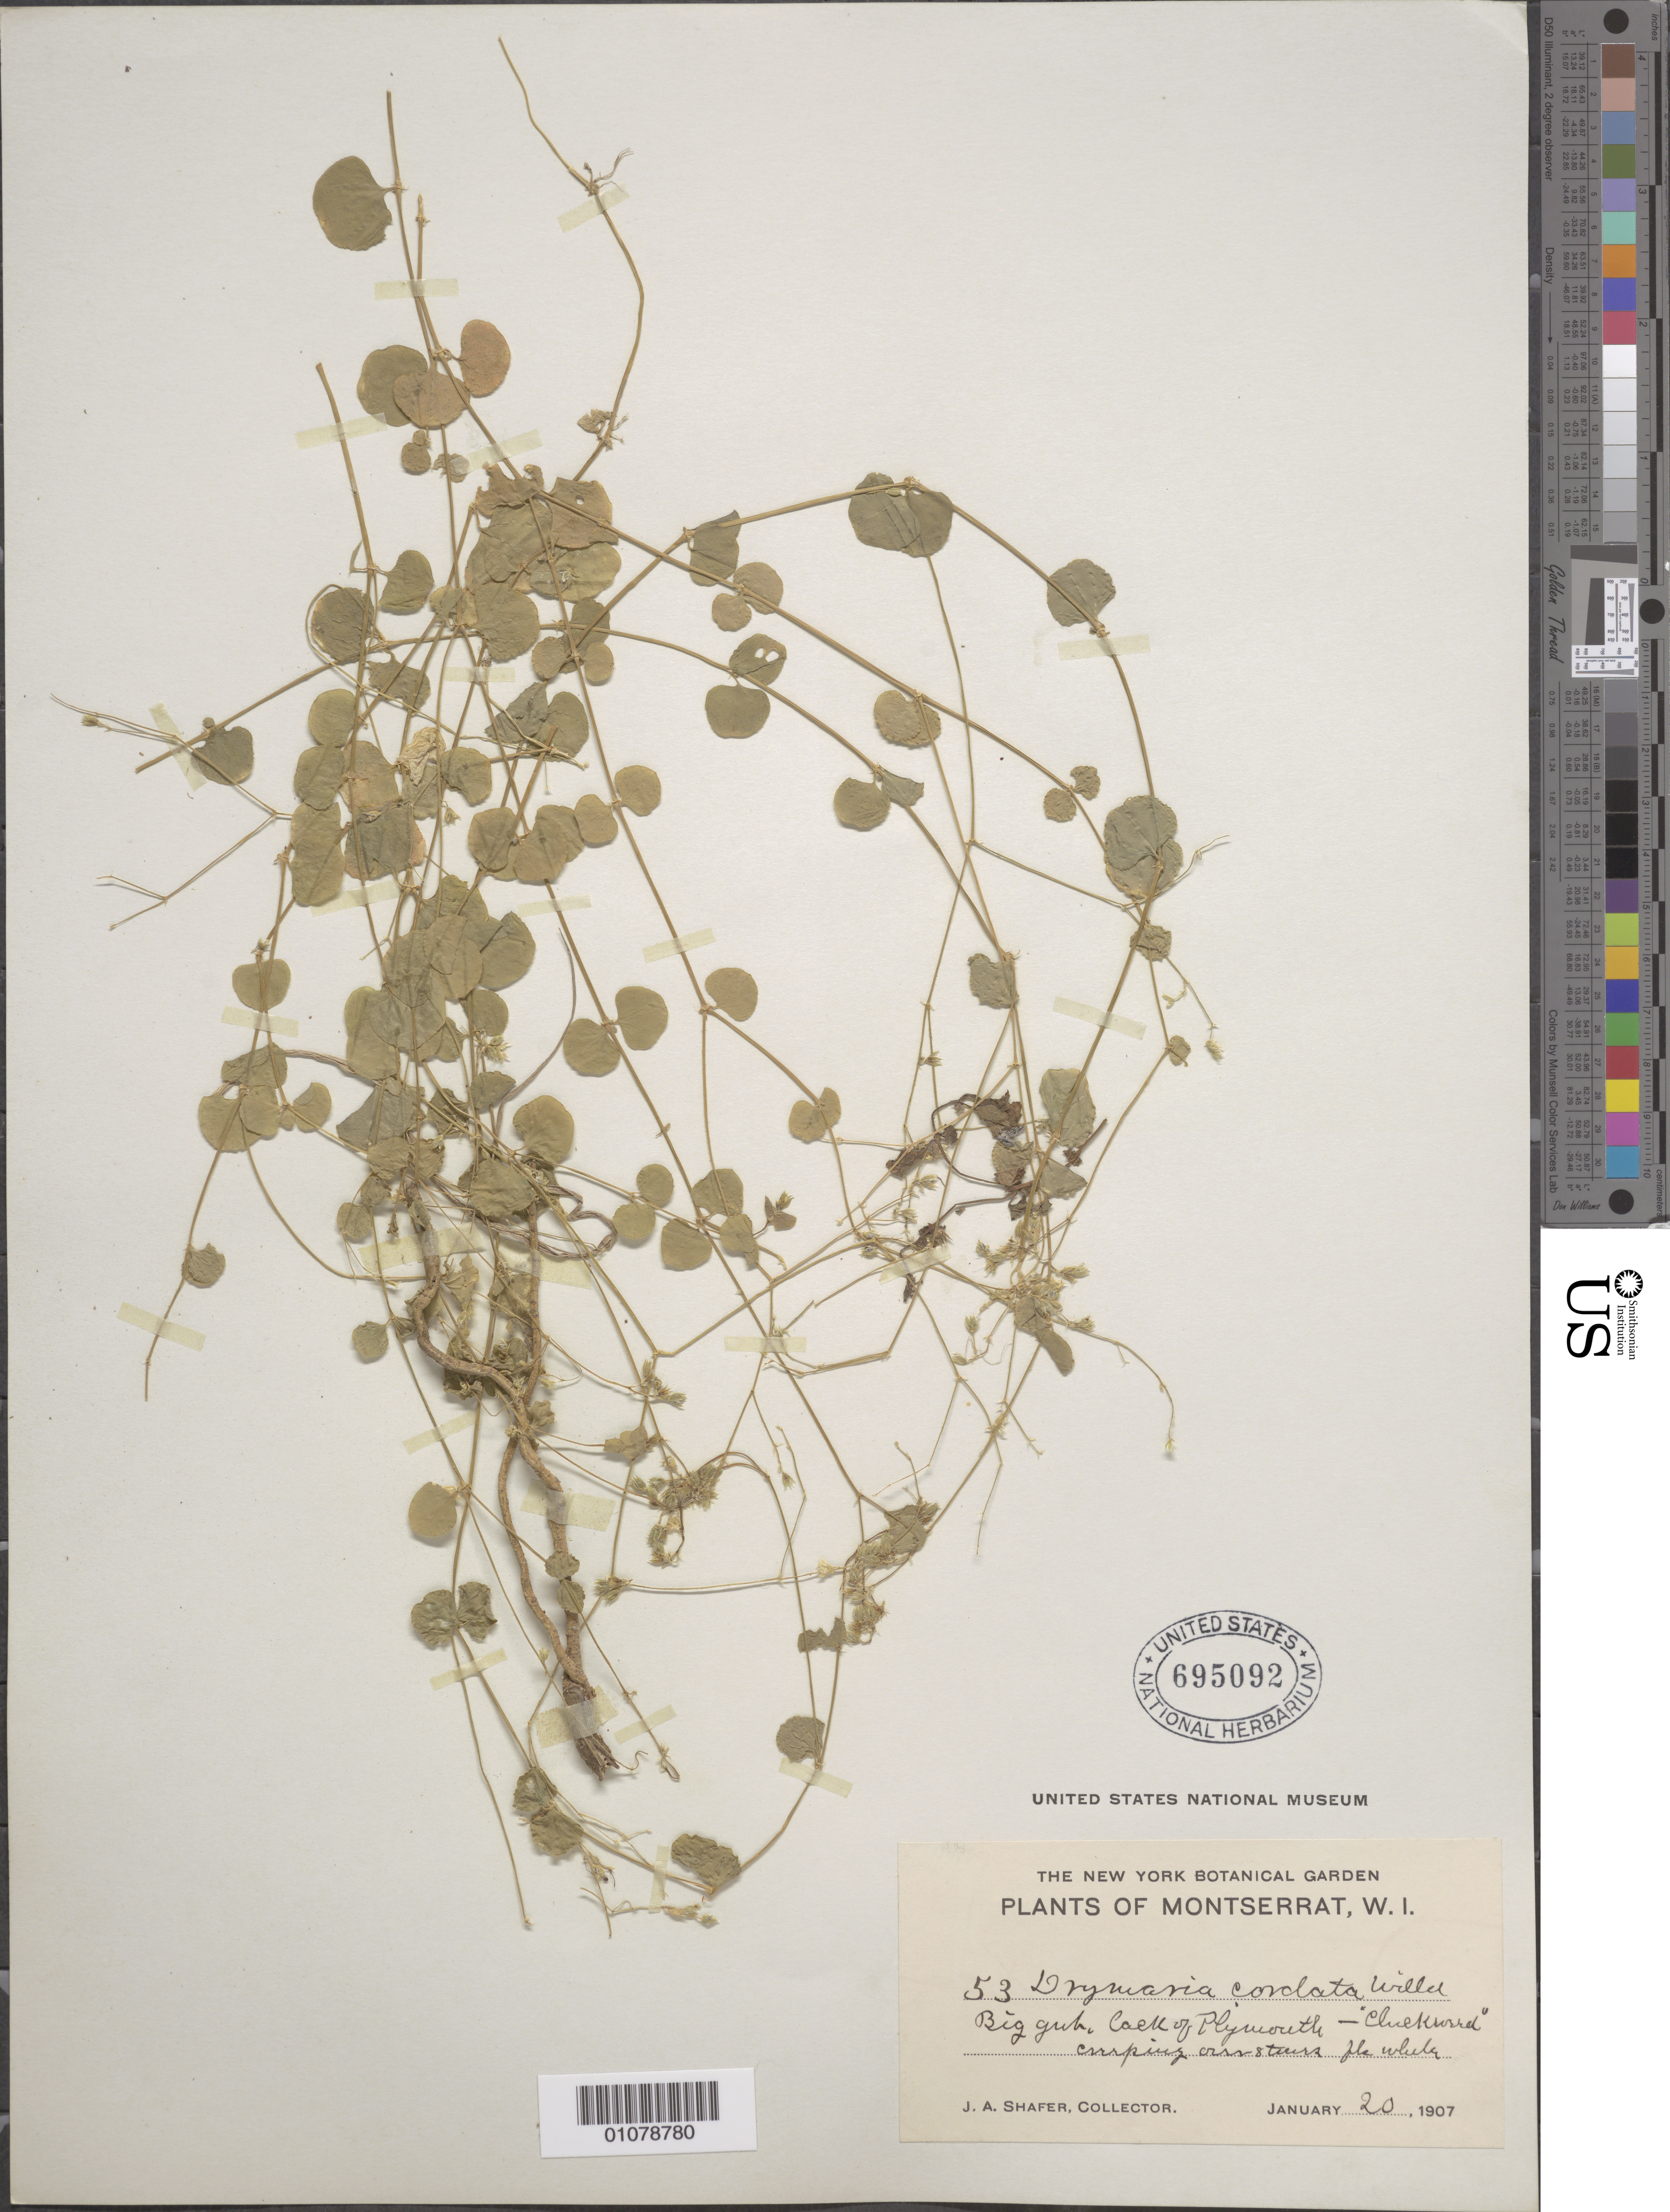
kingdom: Plantae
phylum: Tracheophyta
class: Magnoliopsida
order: Caryophyllales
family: Caryophyllaceae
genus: Drymaria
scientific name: Drymaria cordata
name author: (L.) Willd. ex Schult.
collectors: J. A. Shafer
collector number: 53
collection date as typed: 20 Jan 1907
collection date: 1907-01-20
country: Montserrat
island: Montserrat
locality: Back of Plymouth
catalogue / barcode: US 695092